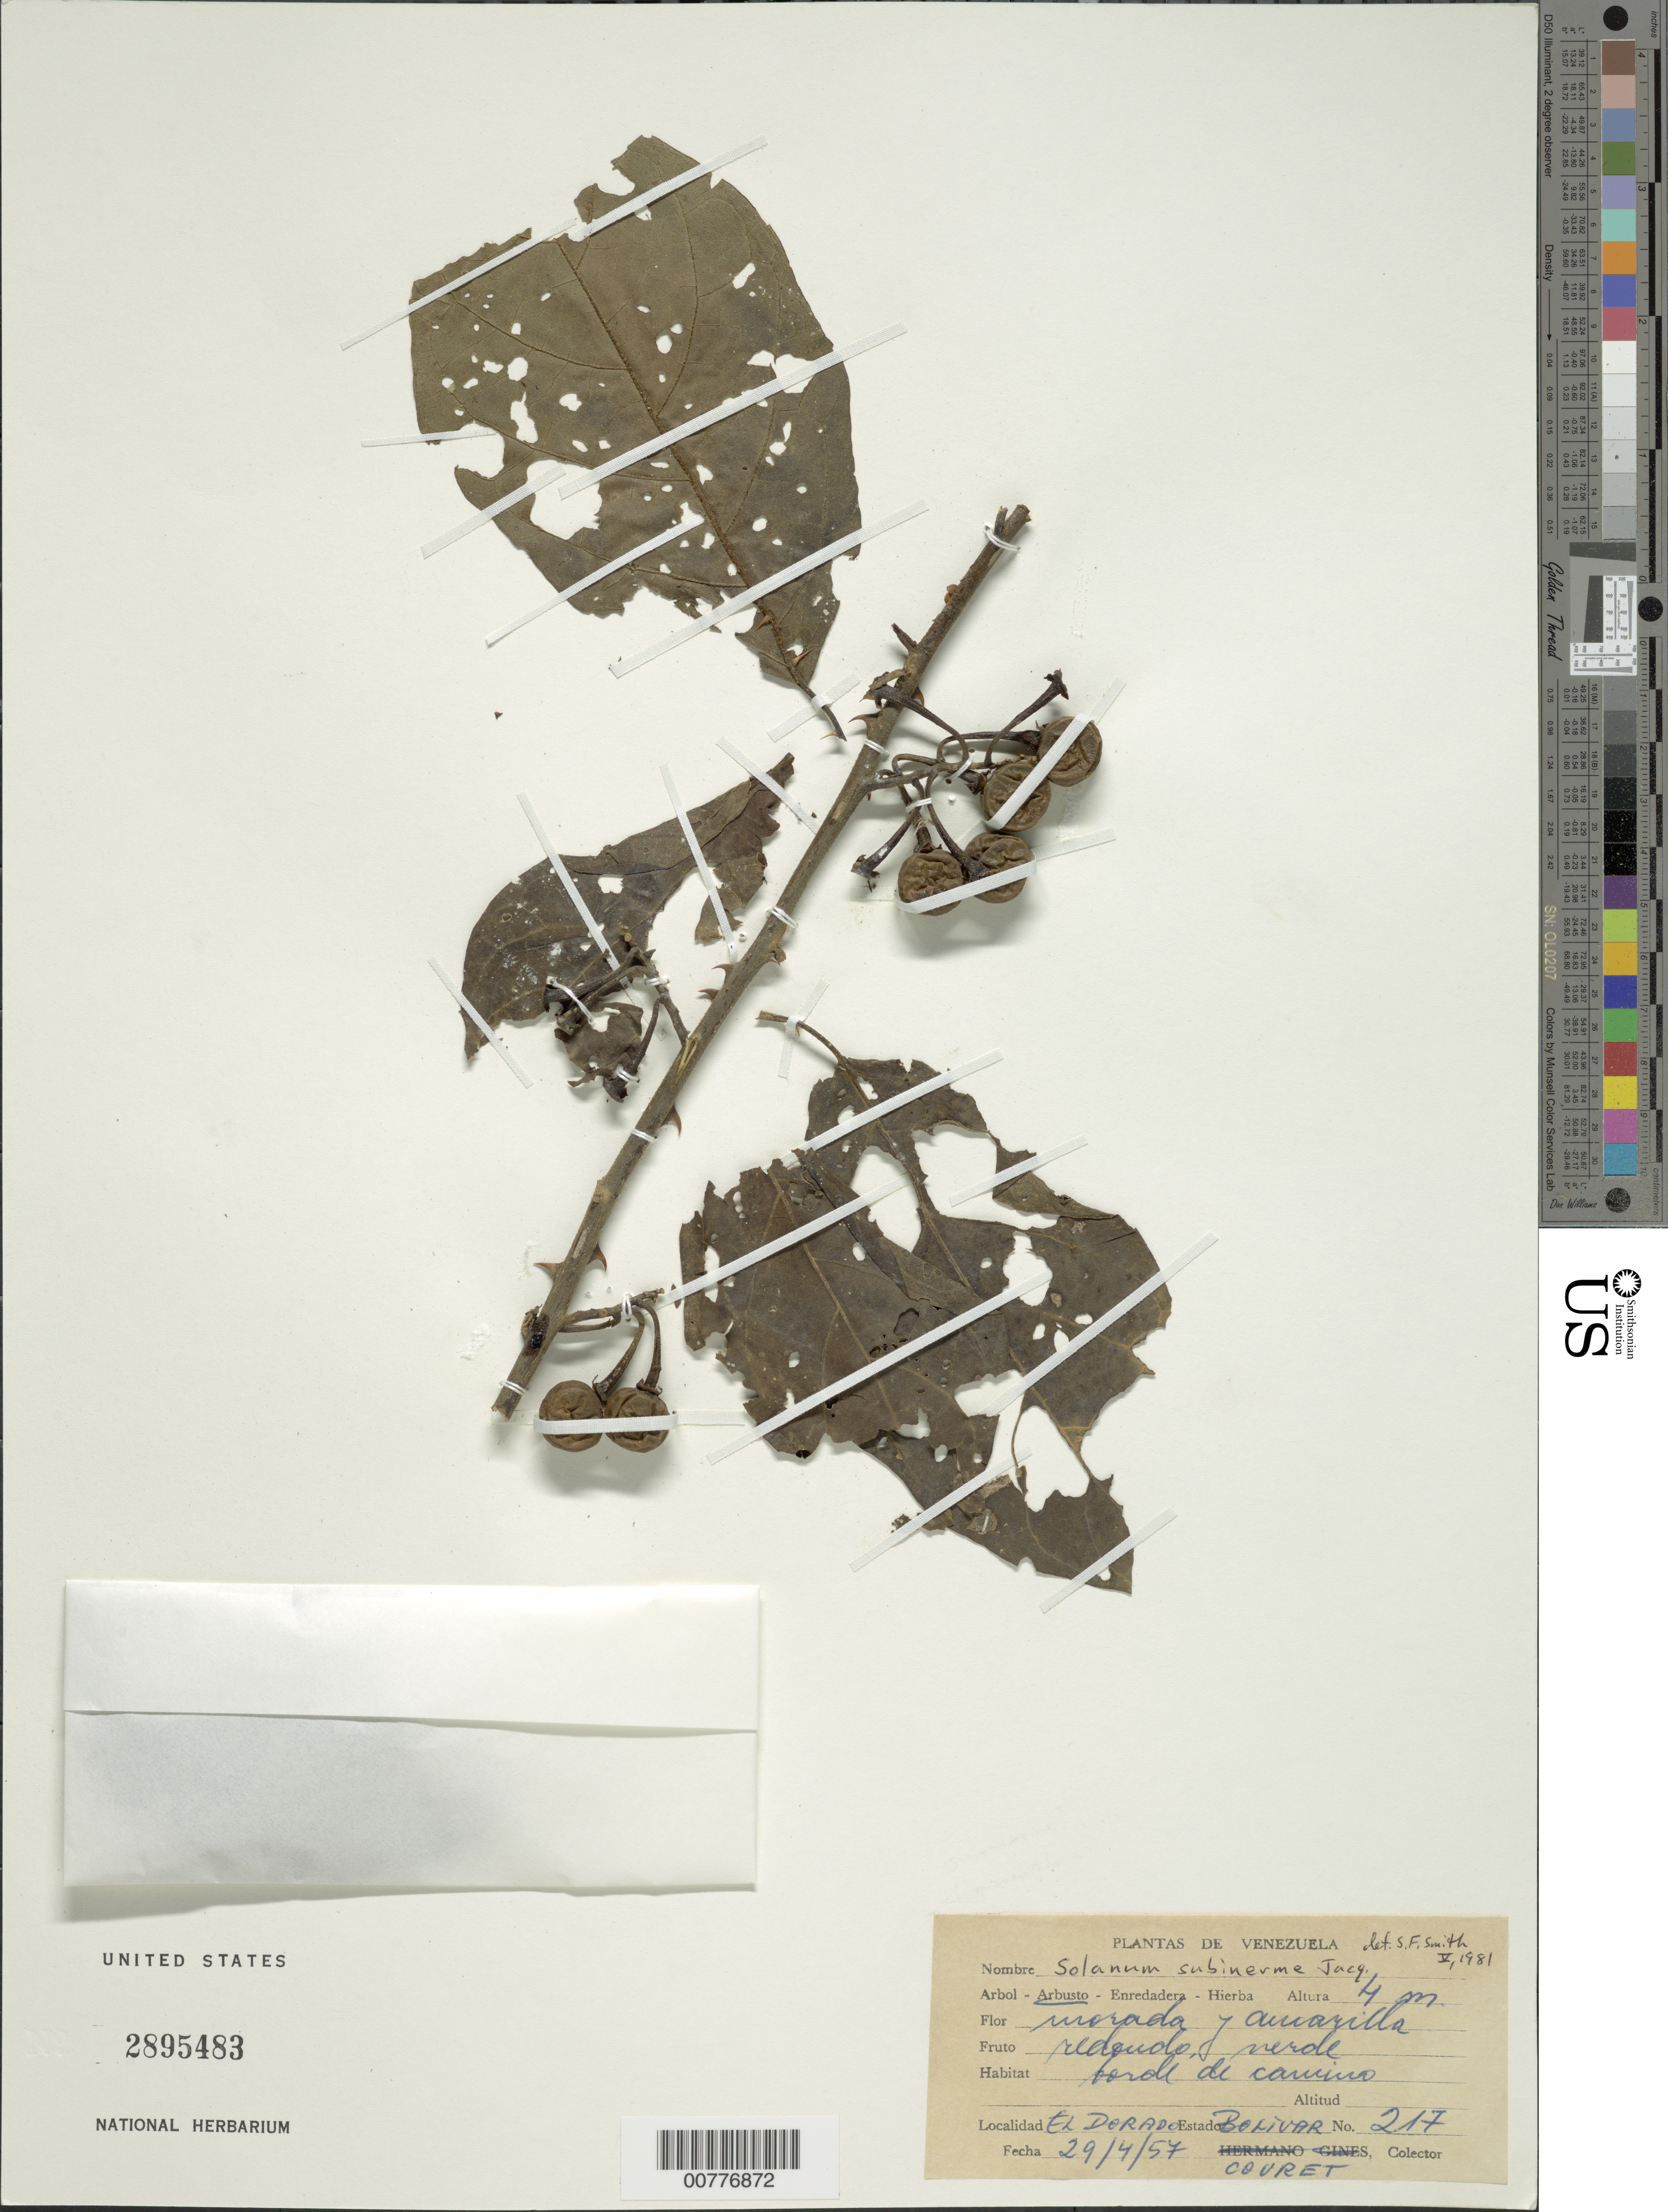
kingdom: Plantae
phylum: Tracheophyta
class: Magnoliopsida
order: Solanales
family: Solanaceae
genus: Solanum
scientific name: Solanum subinerme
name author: Jacq.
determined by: Smith, Stephen F., (US), NMNH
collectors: -. Couret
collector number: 217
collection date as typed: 4 Apr 1957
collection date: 1957-04-04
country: Venezuela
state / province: Bolívar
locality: El Dorado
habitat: Along road.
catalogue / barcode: US 2895483